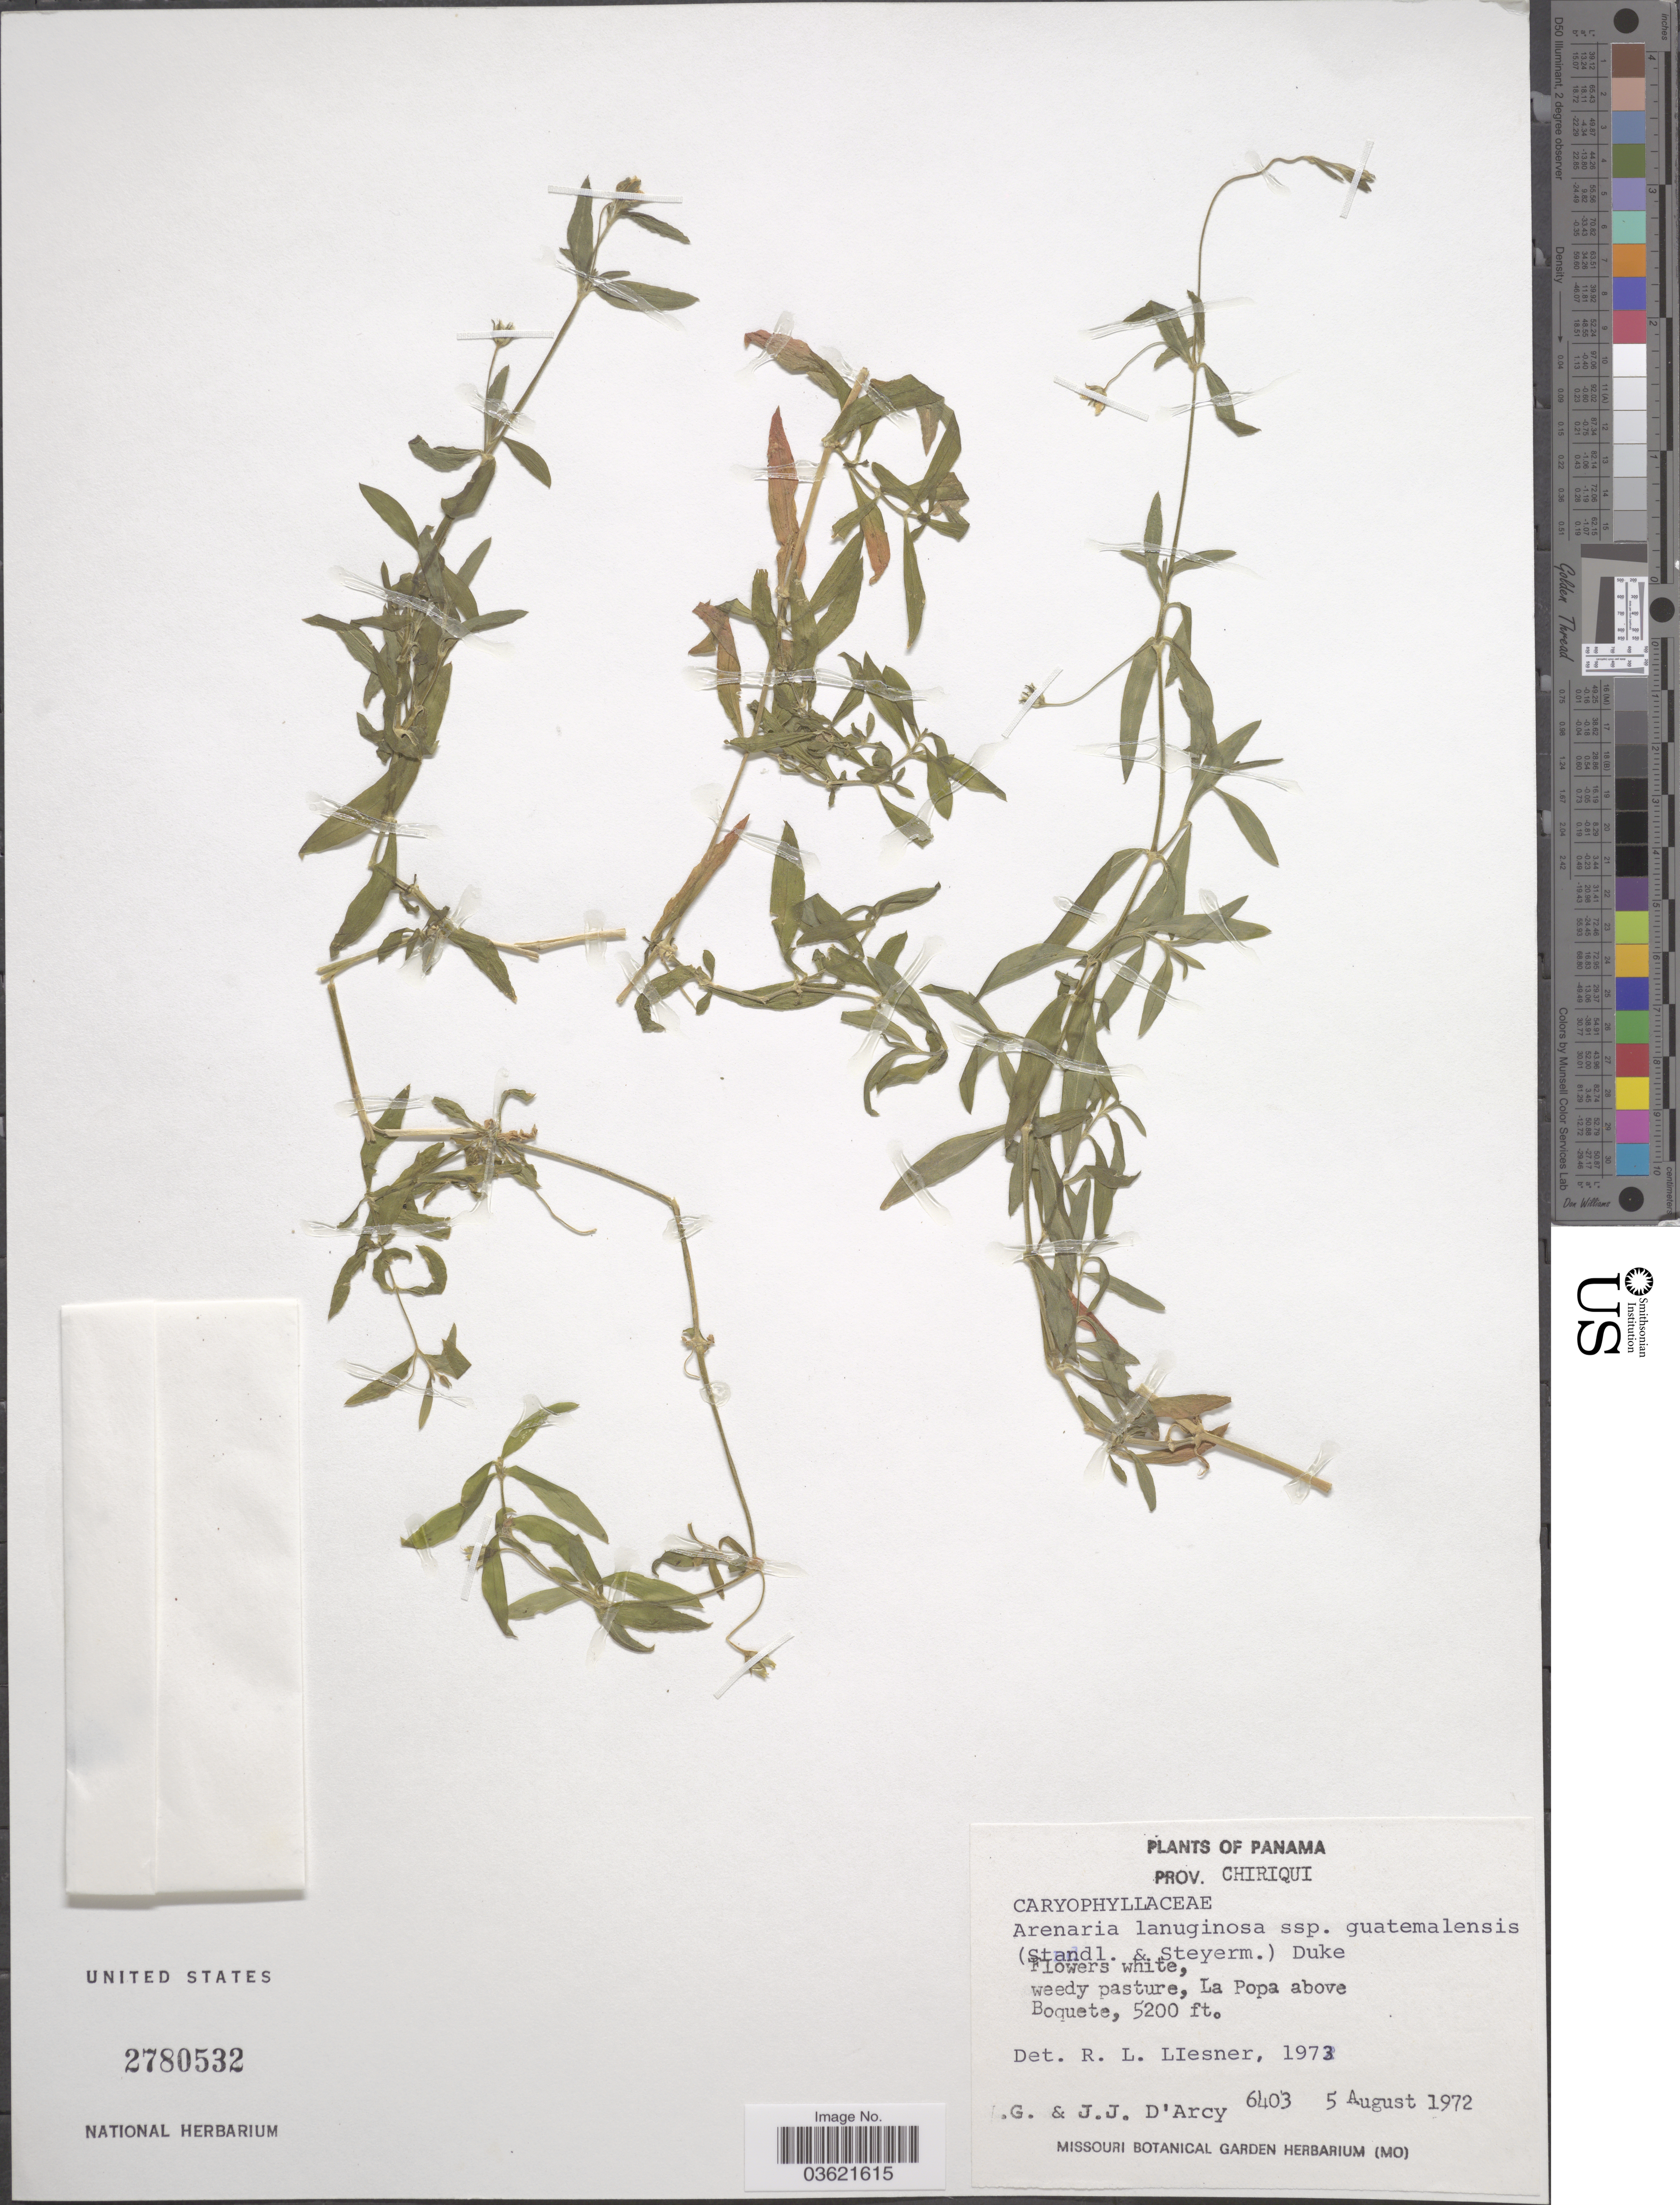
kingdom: Plantae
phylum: Tracheophyta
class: Magnoliopsida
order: Caryophyllales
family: Caryophyllaceae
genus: Arenaria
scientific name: Arenaria lanuginosa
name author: (Michx.) Rohrb.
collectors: W. G. D'Arcy & J. J. D'Arcy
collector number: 6403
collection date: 1972-08-05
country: Panama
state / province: Chiriqui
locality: La Popa above Boquete.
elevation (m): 1585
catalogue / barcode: US 2780532